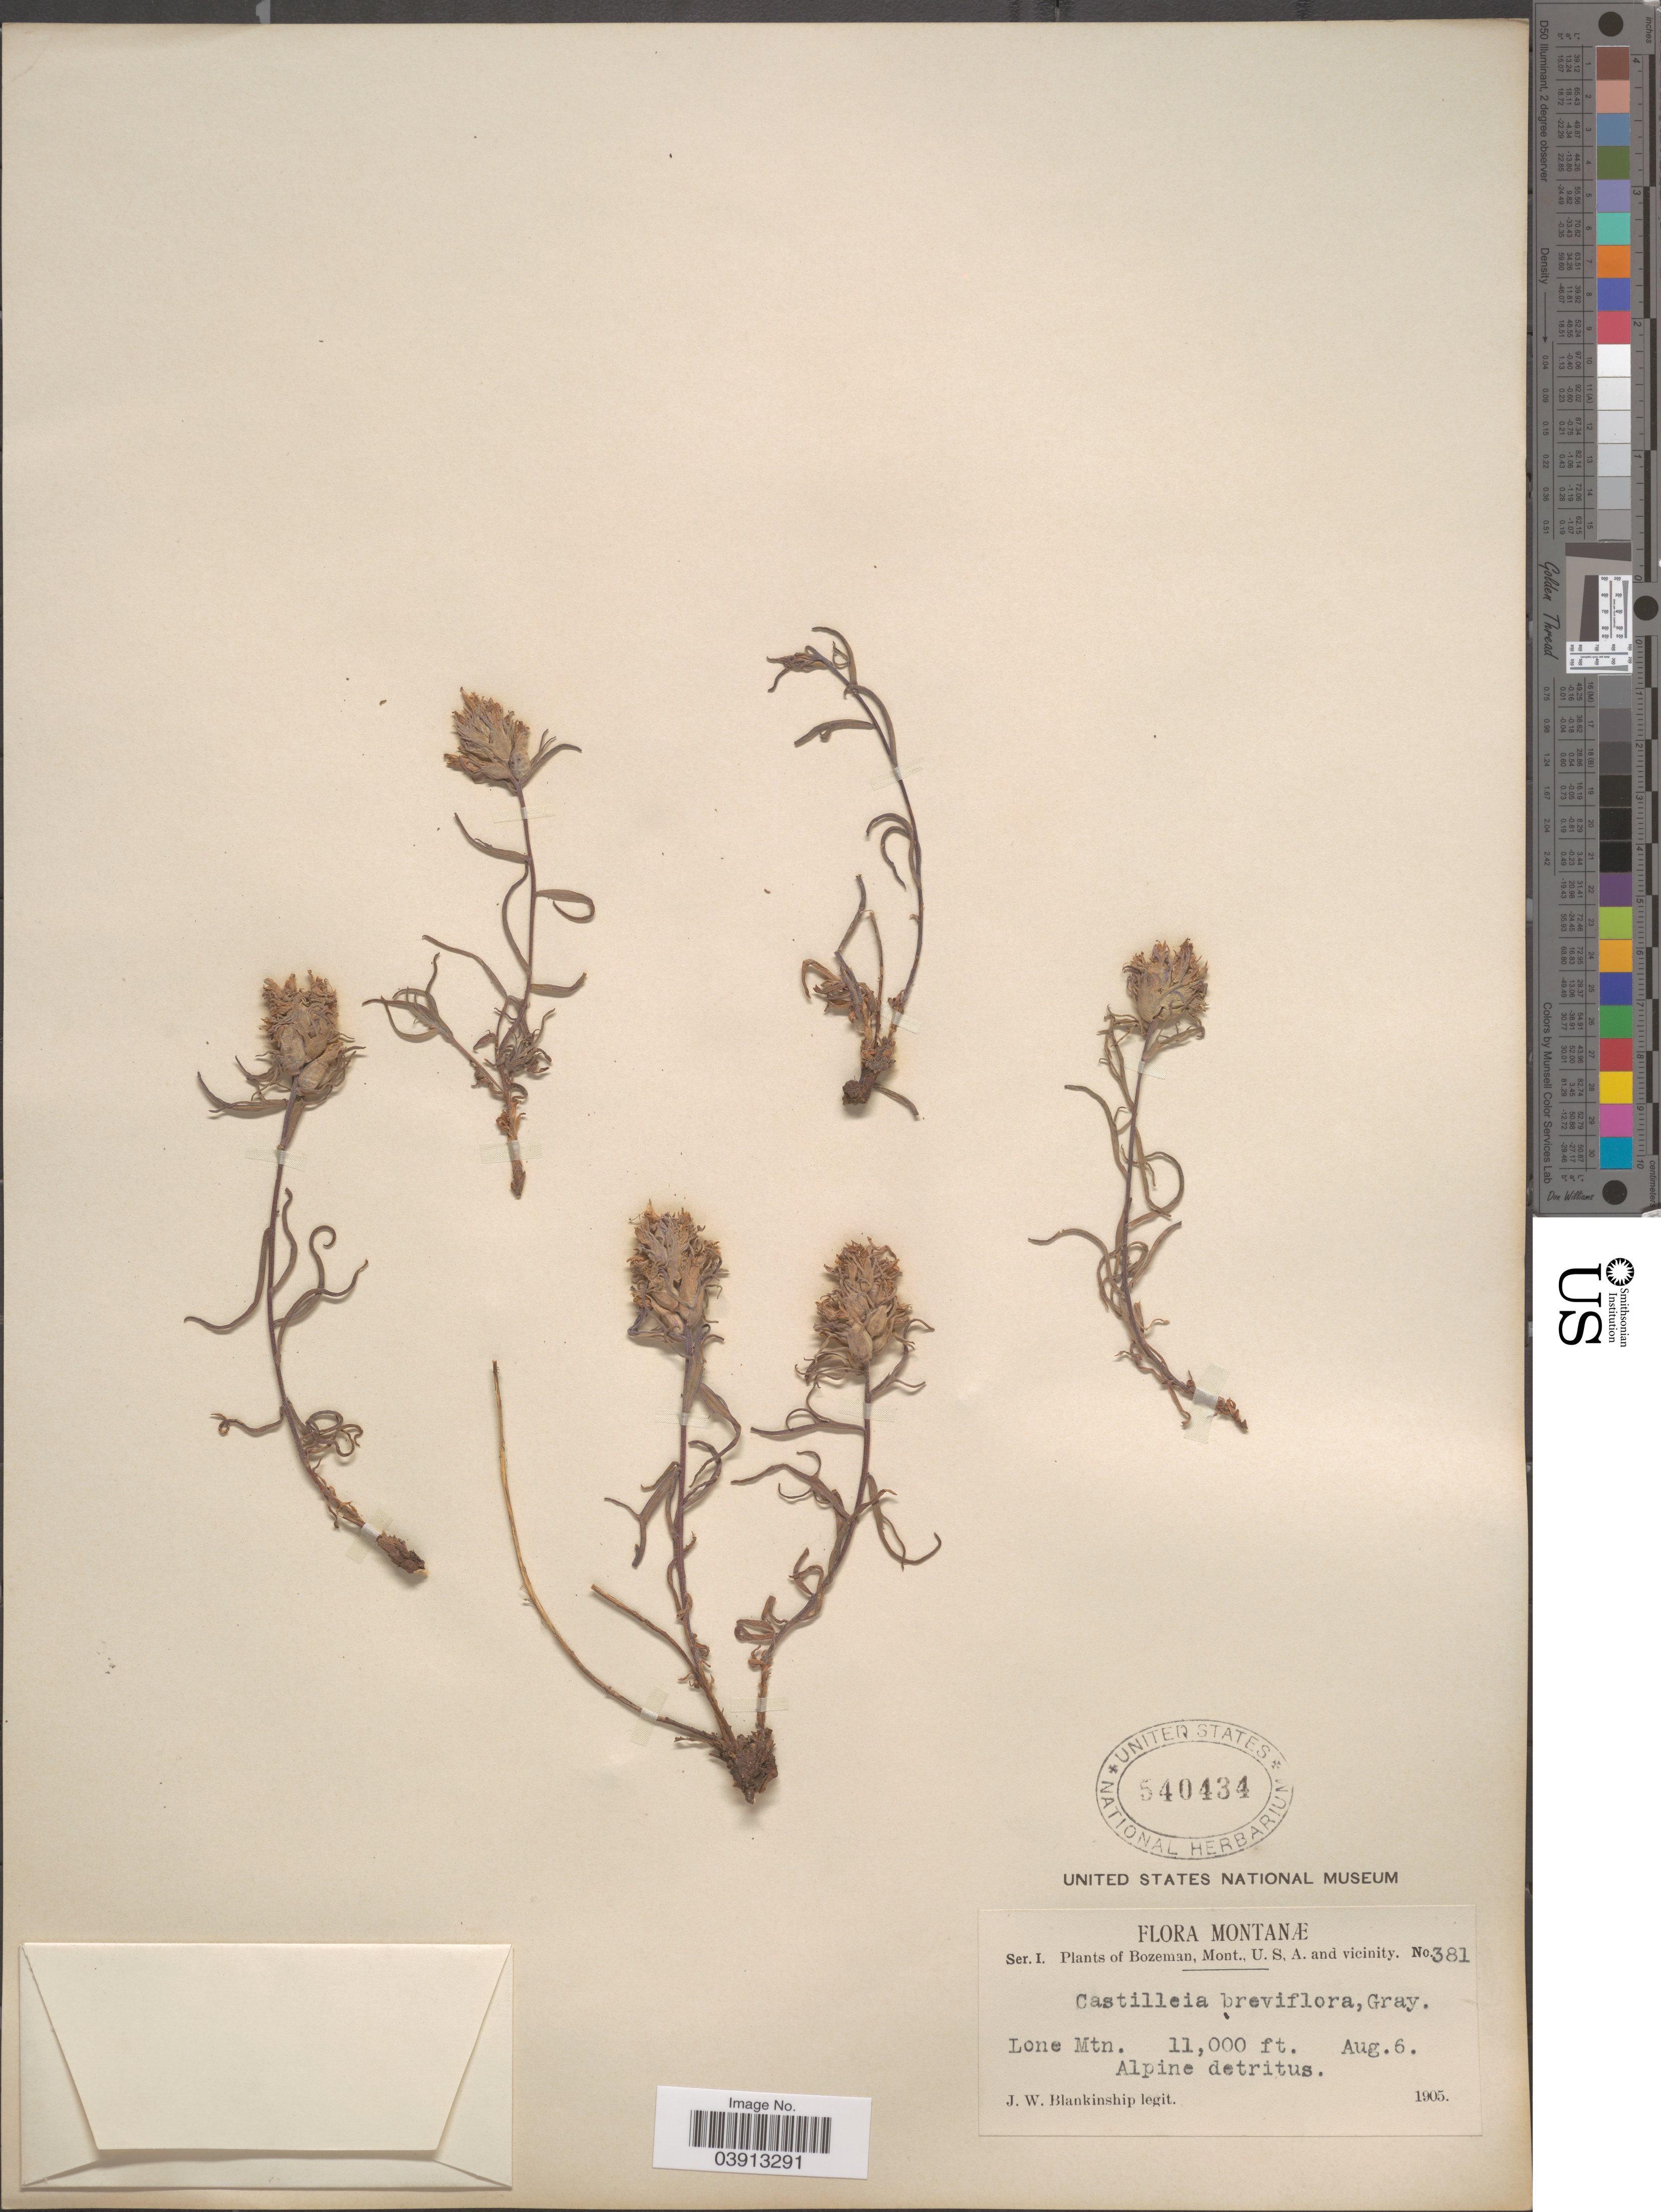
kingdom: Plantae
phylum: Tracheophyta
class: Magnoliopsida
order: Lamiales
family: Orobanchaceae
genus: Castilleja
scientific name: Castilleja pallescens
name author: (A. Gray) Greenm.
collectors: J. W. Blankinship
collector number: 381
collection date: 1905-08-06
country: United States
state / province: Montana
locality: Montanæ. Bozeman, Mont., U.S, A. and vicinity. Lone Mtn.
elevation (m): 3353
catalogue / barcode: US 540434